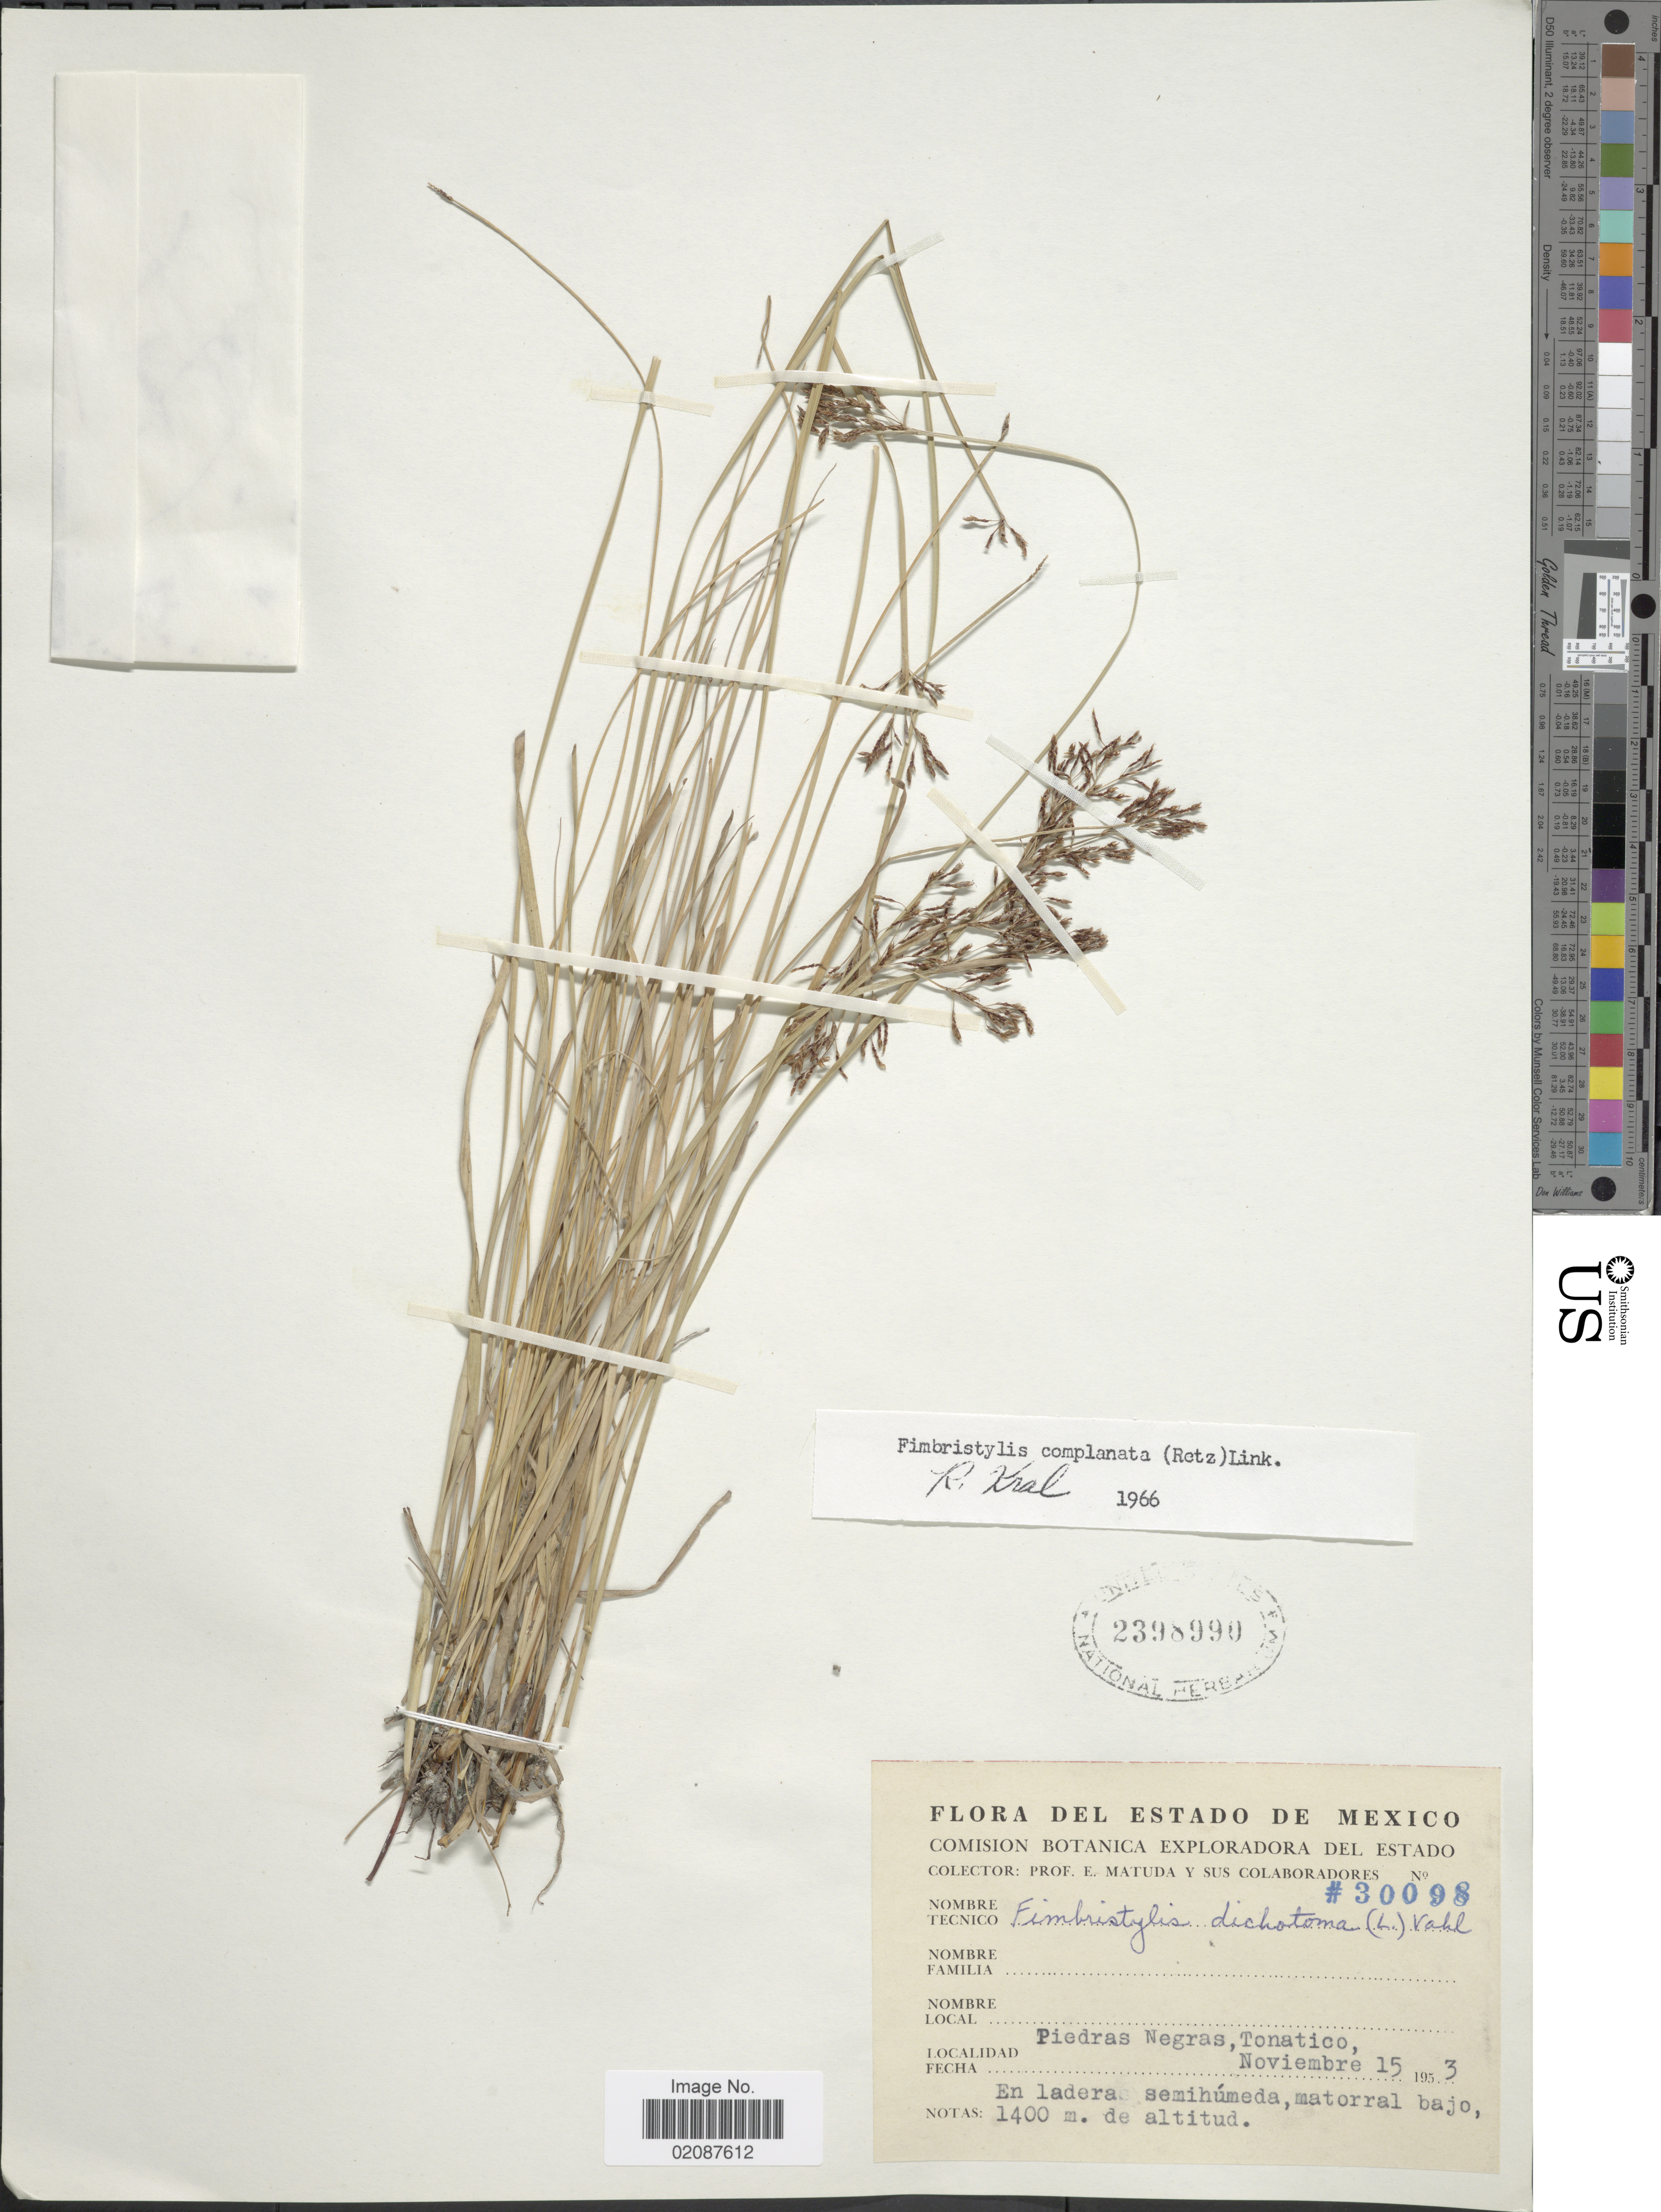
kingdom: Plantae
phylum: Tracheophyta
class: Liliopsida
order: Poales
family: Cyperaceae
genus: Fimbristylis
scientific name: Fimbristylis complanata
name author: (Retz.) Link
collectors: E. Matuda & Sus Colaboradores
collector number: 30098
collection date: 1953-11-15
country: Mexico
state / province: México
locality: Piedras Negras, Tonatico, en ladera semihumeda, matorral bajo.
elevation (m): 1400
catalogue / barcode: US 2398990